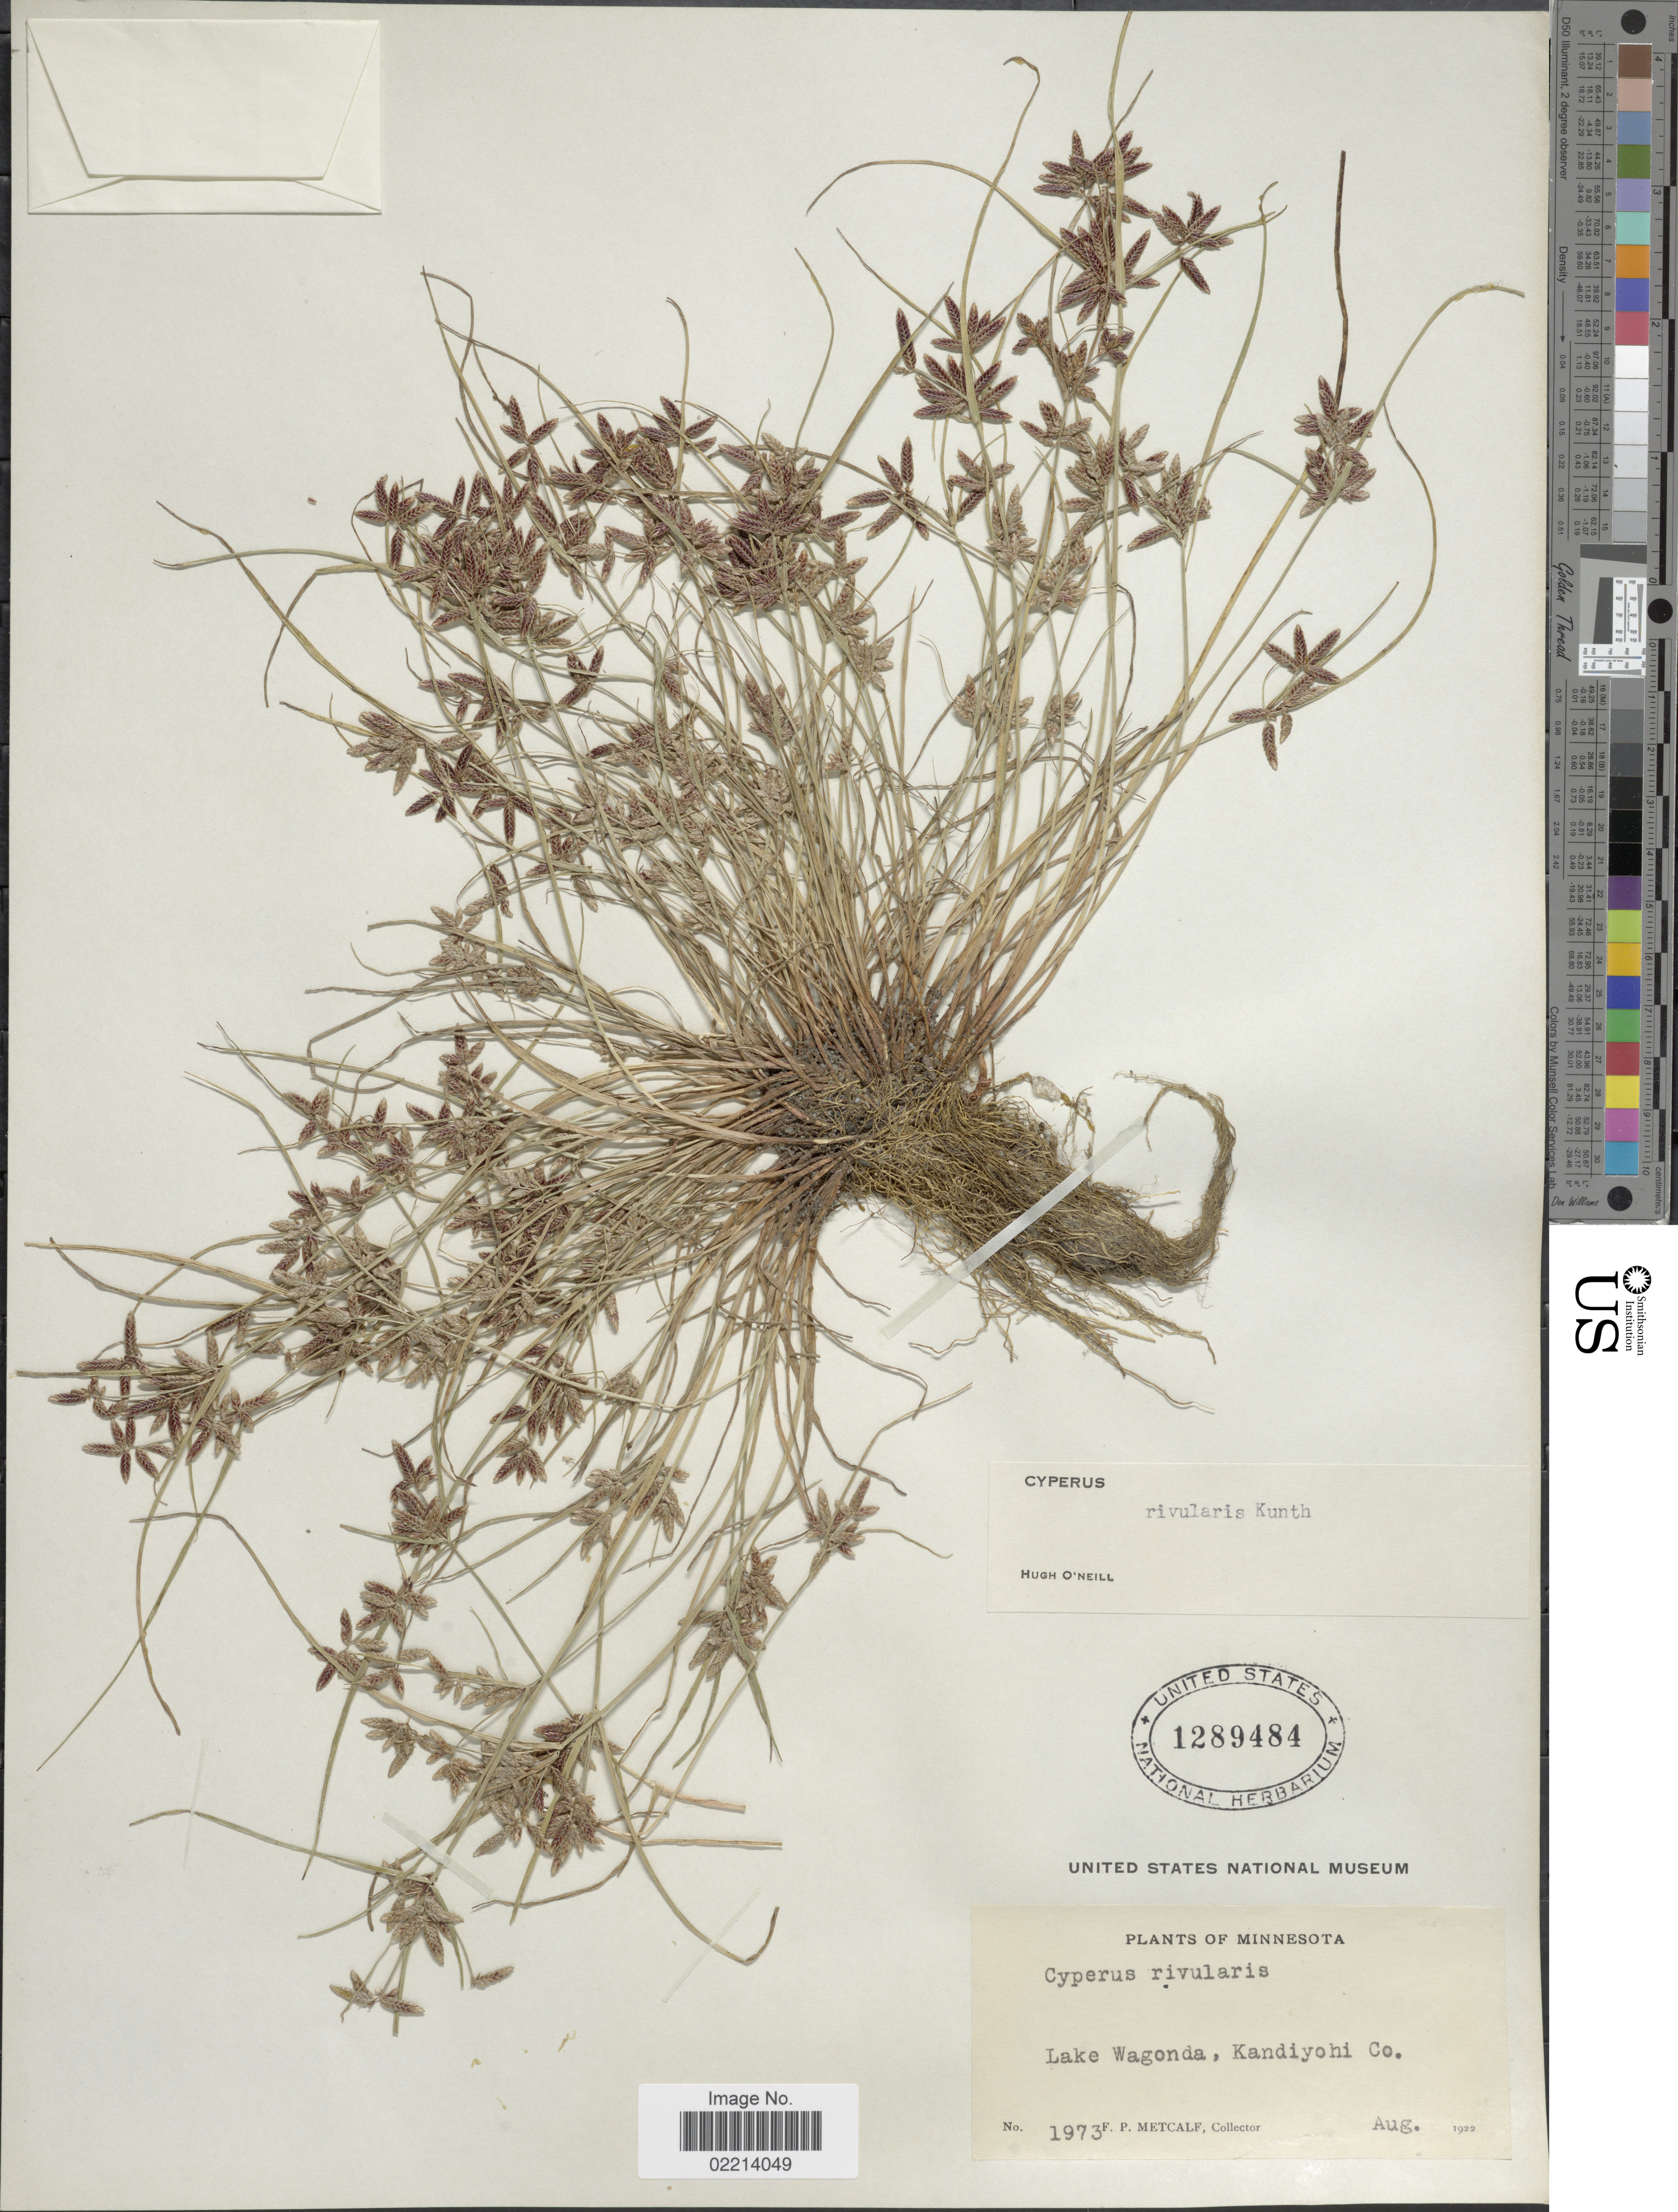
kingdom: Plantae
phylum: Tracheophyta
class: Liliopsida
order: Poales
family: Cyperaceae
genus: Cyperus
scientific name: Cyperus bipartitus Torr.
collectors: F. Metcalf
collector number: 1973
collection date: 1922-08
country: United States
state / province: Minnesota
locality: Lake Wagonda, Kandiyohi Co.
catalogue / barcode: US 1289484